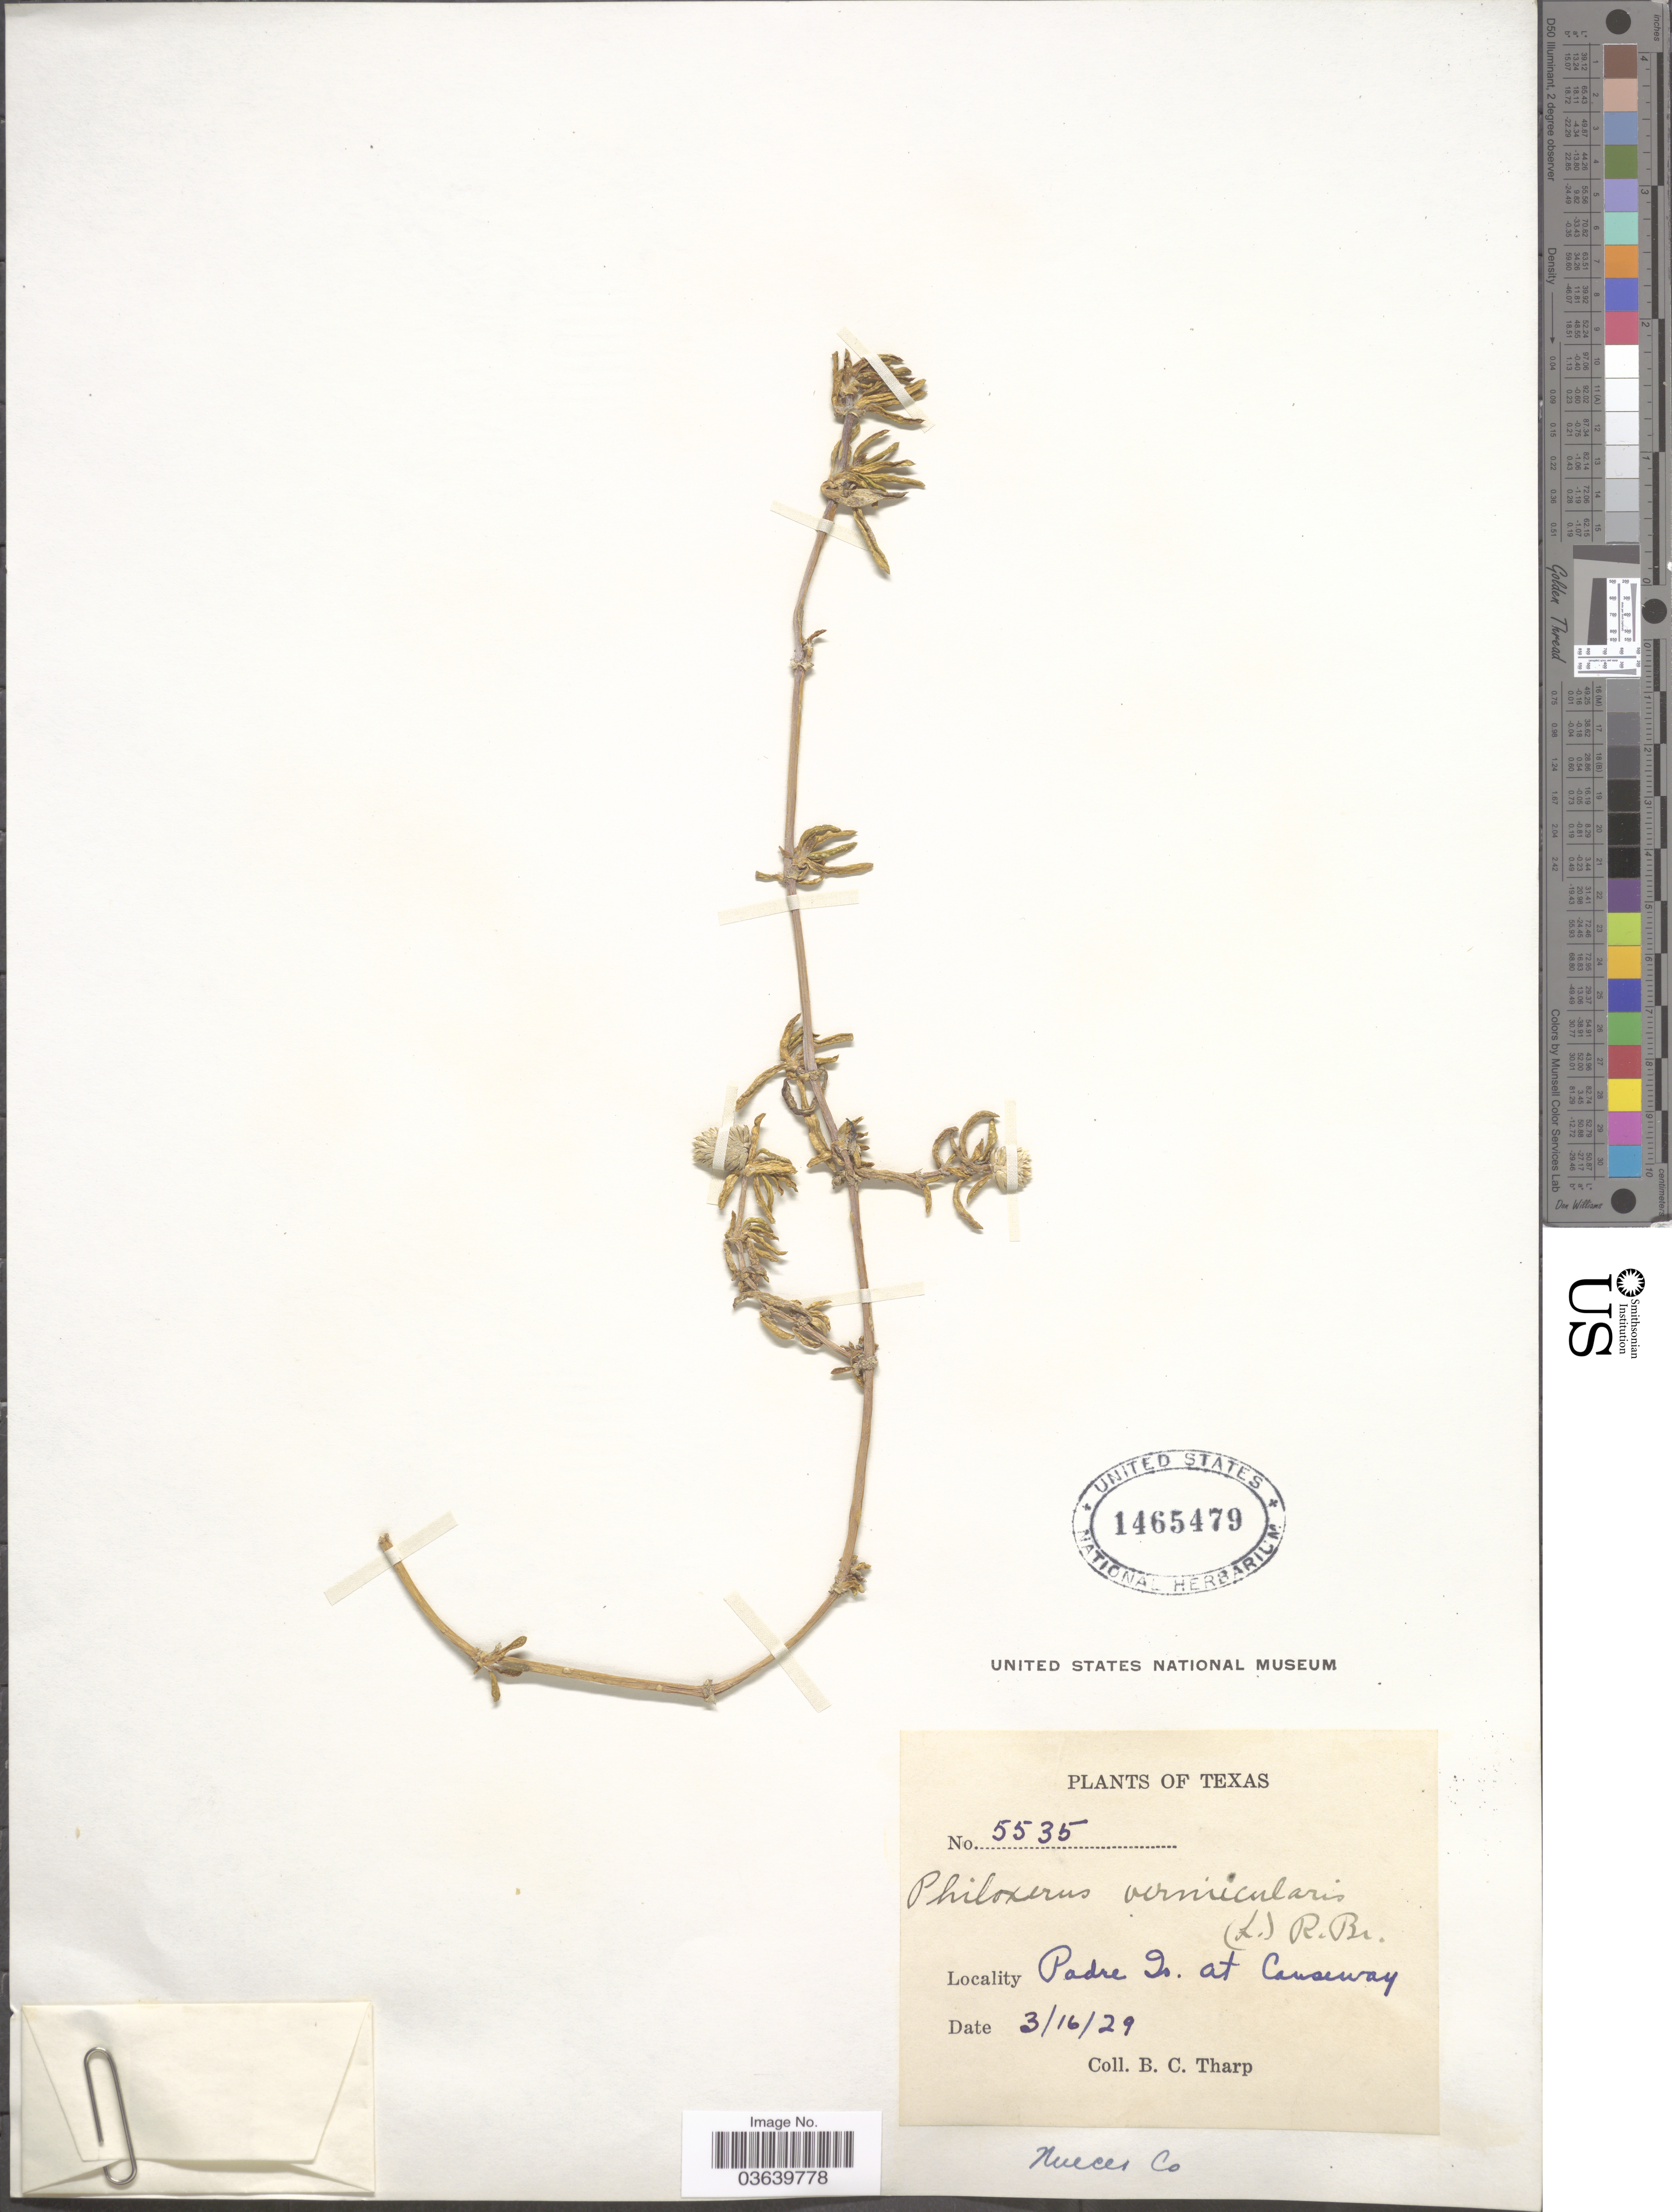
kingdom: Plantae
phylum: Tracheophyta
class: Magnoliopsida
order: Caryophyllales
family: Amaranthaceae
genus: Gomphrena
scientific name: Gomphrena vermicularis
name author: L.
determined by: Strong, Mark T., (BOT), Smithsonian Institution - National Museum of Natural History (UNITED STATES)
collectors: B. C. Tharp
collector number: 5535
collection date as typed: Transcribed d/m/y: 16/3/29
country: United States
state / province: Texas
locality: Padre Is. at Causeway, Nueces Co.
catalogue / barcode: US 1465479